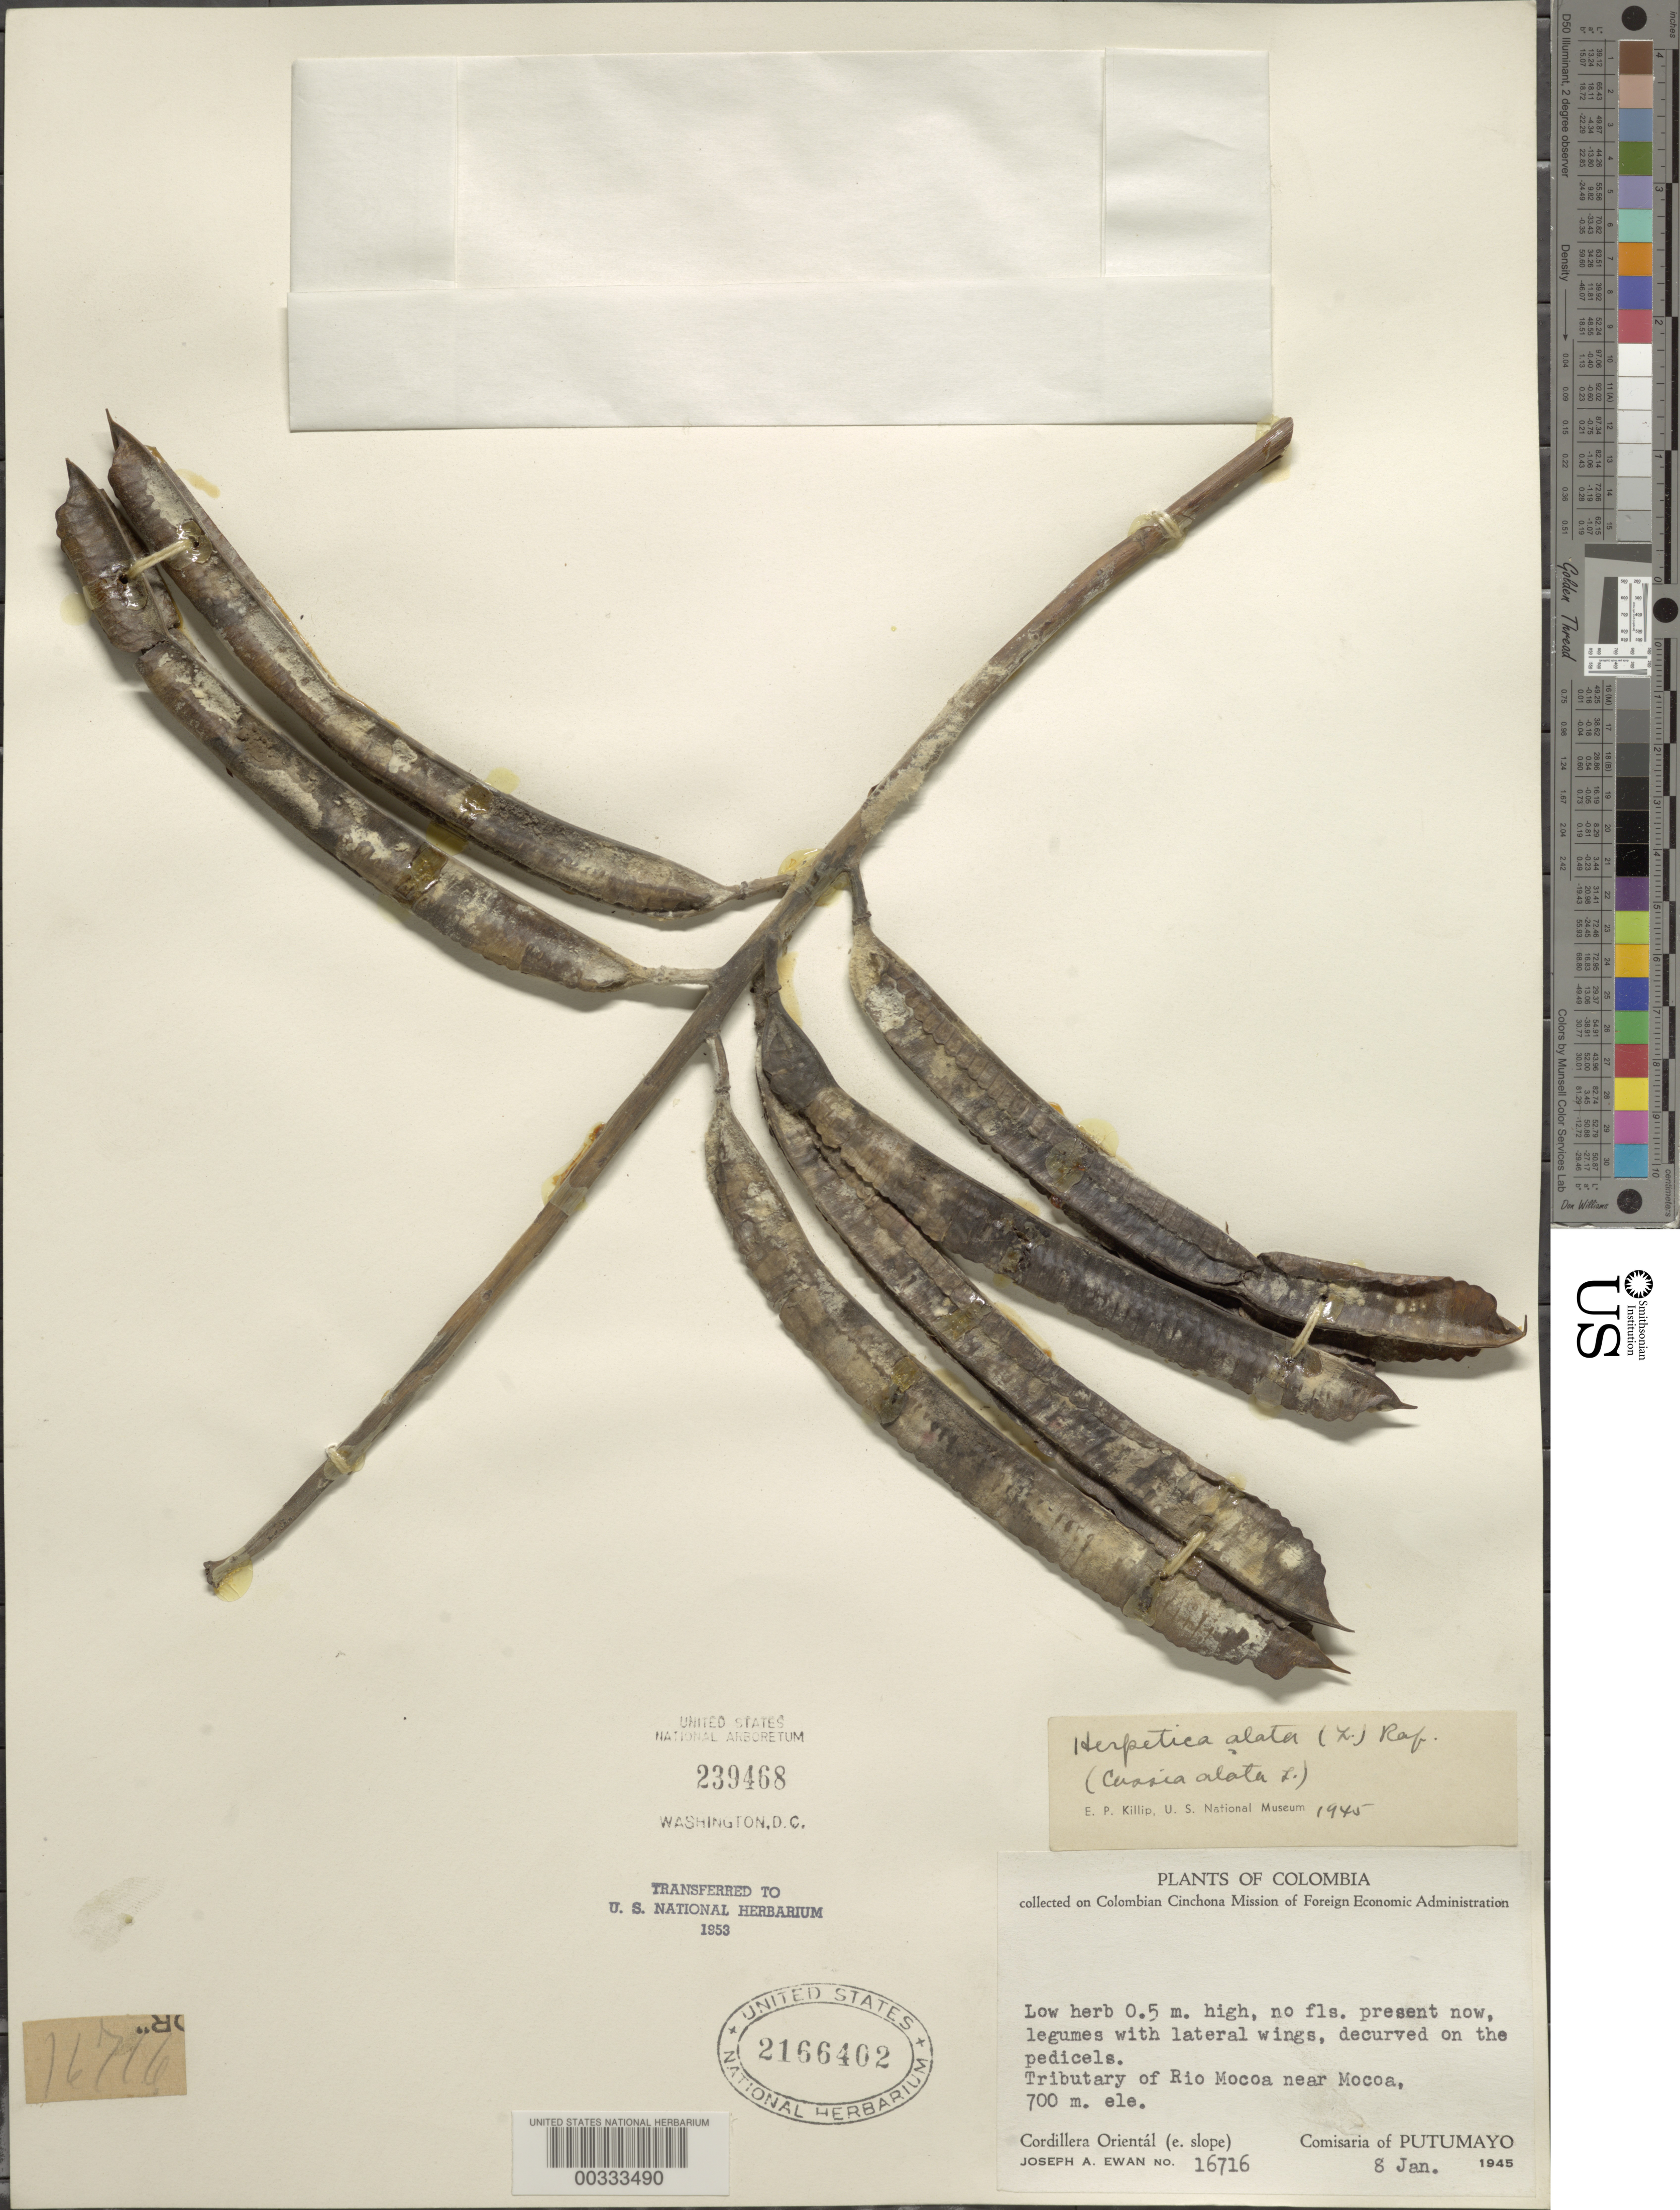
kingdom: Plantae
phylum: Tracheophyta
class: Magnoliopsida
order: Fabales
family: Fabaceae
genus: Senna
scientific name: Senna alata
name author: (L.) Roxb.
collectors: J. A. Ewan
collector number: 16716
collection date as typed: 08 Jan 1945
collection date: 1945-01-08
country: Colombia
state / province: Putumayo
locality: Tributary of Rio Mocoa near Mocoa; Cordillera Oriental, E slope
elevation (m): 700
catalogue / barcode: US 2166402